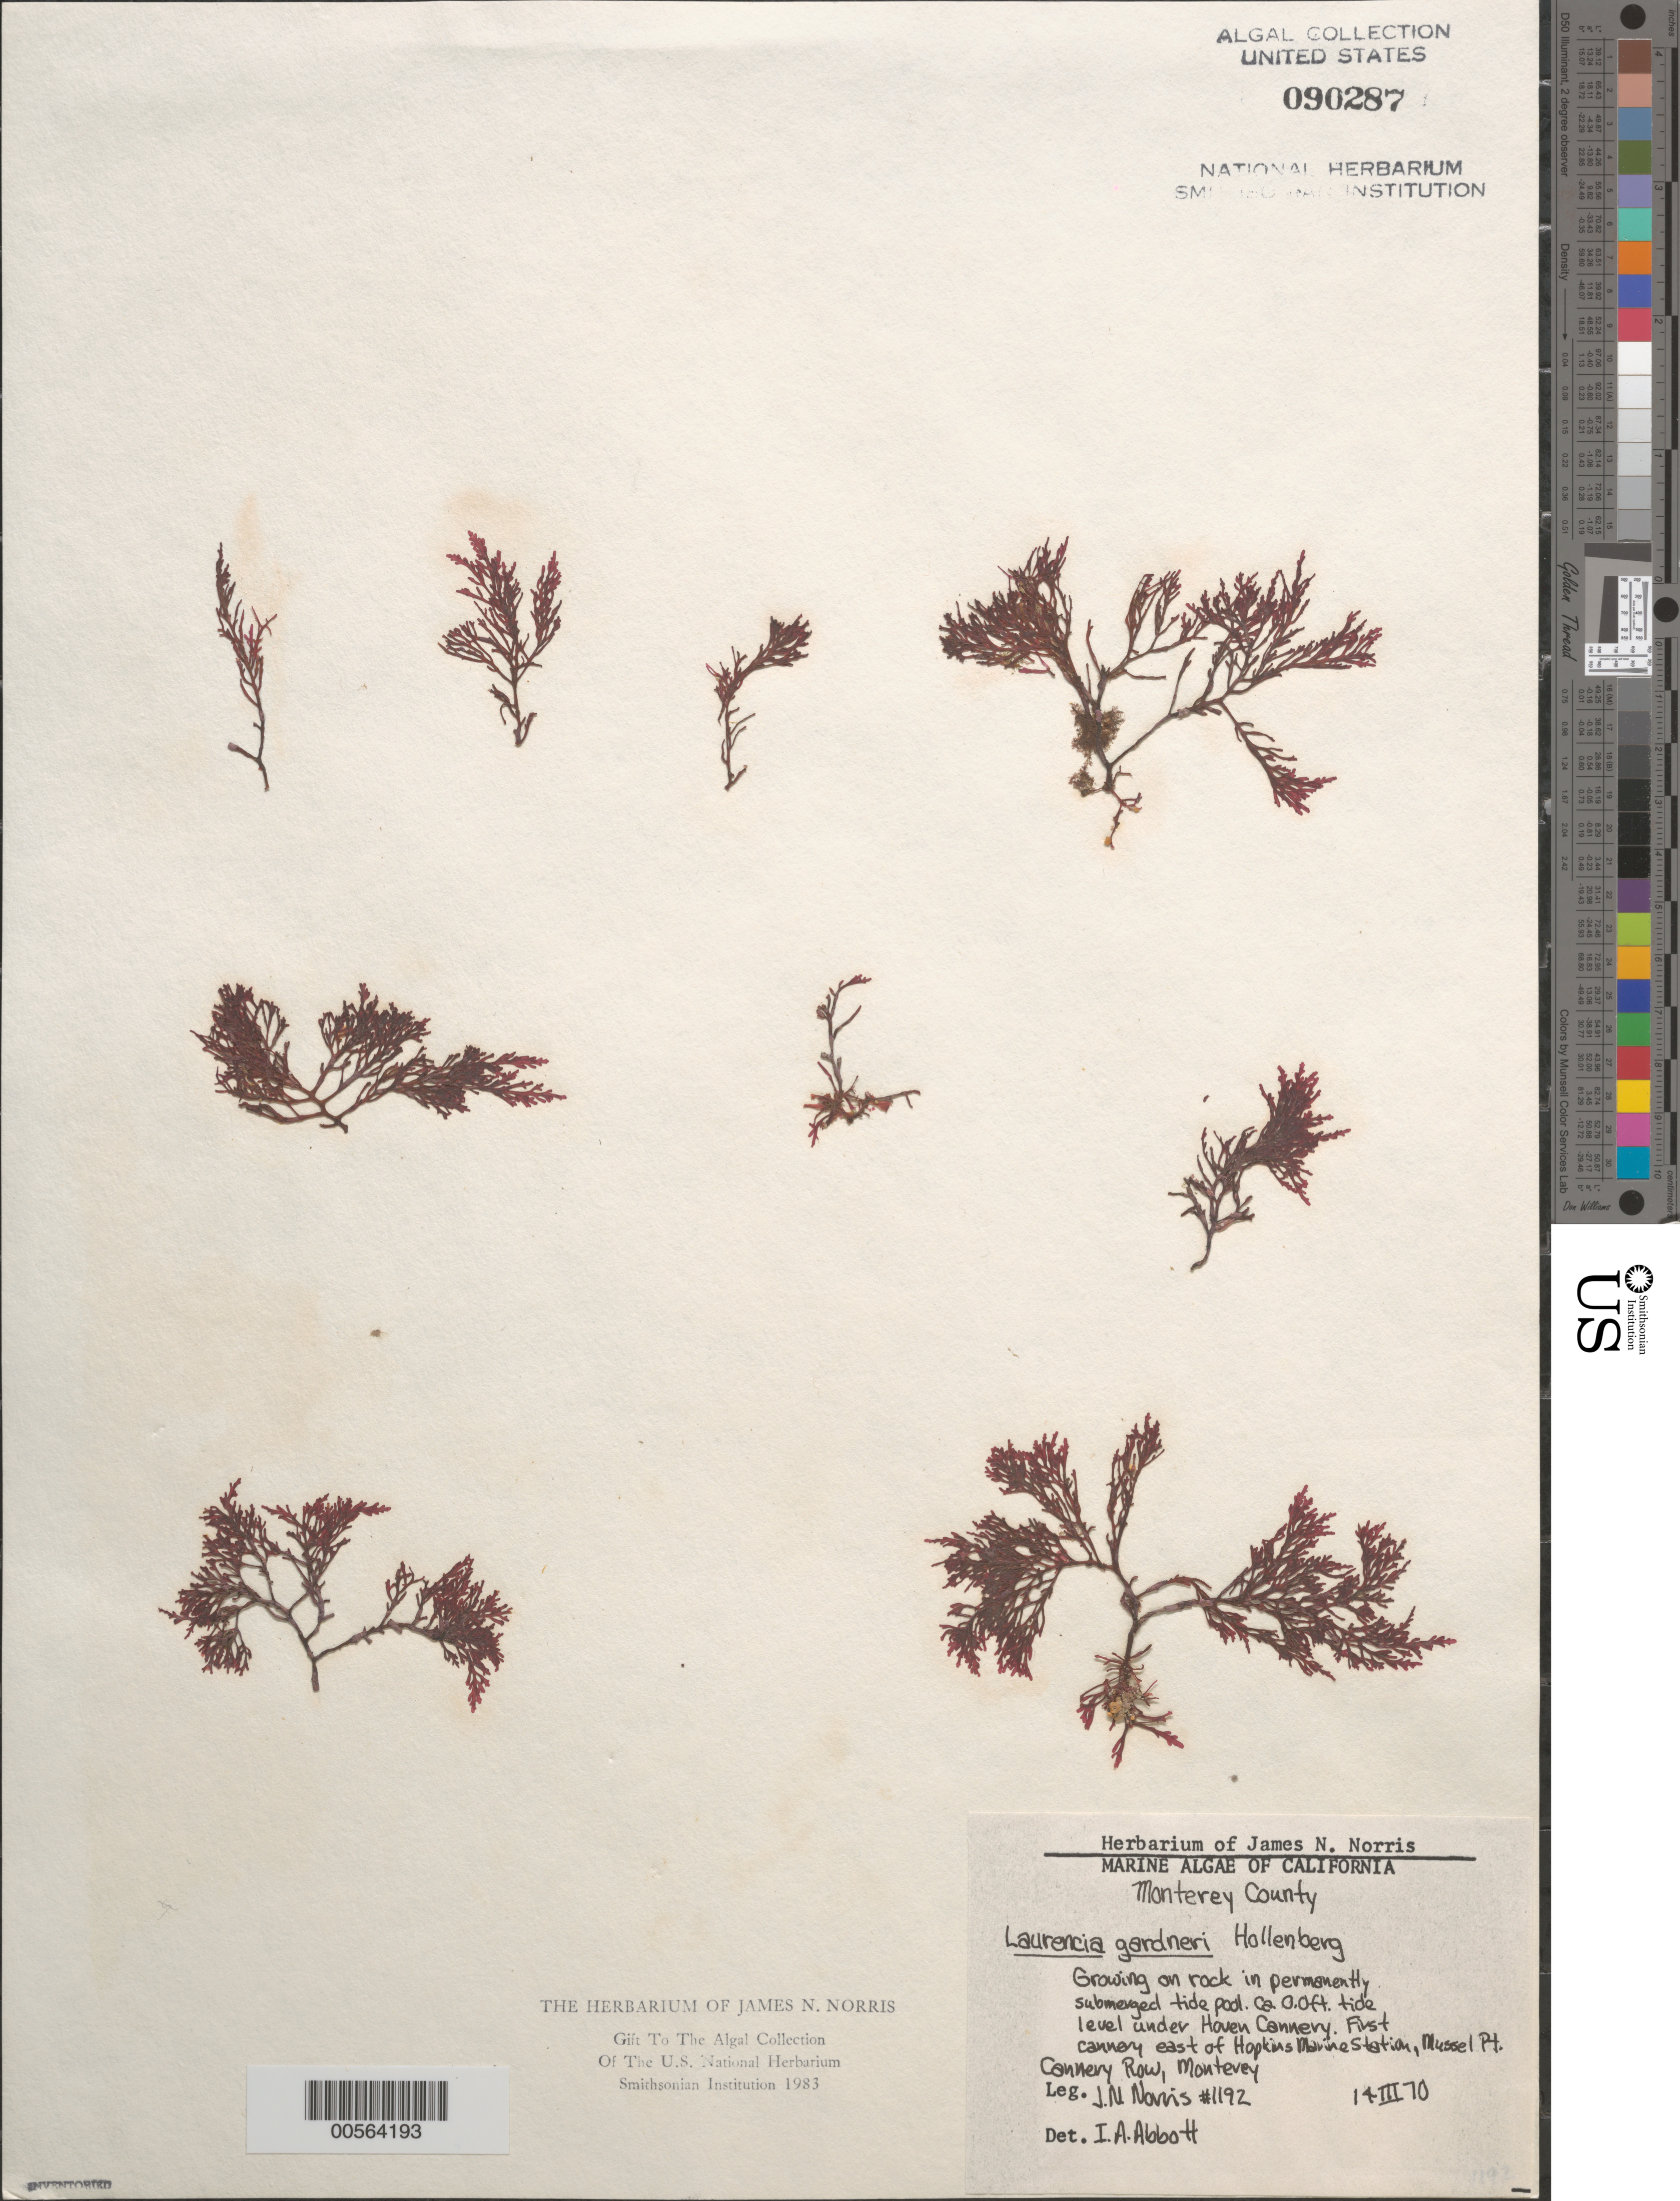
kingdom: Plantae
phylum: Rhodophyta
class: Florideophyceae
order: Ceramiales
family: Rhodomelaceae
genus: Laurencia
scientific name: Laurencia gardneri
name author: Hollenb. in G.M. Sm. & Hollenb.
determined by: Abbott, Isabella A.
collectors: J. N. Norris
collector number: JN-1192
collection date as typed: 14 Mar 1970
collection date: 1970-03-14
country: United States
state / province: California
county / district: Monterey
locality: Cannery Row, Monterey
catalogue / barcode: US 90287